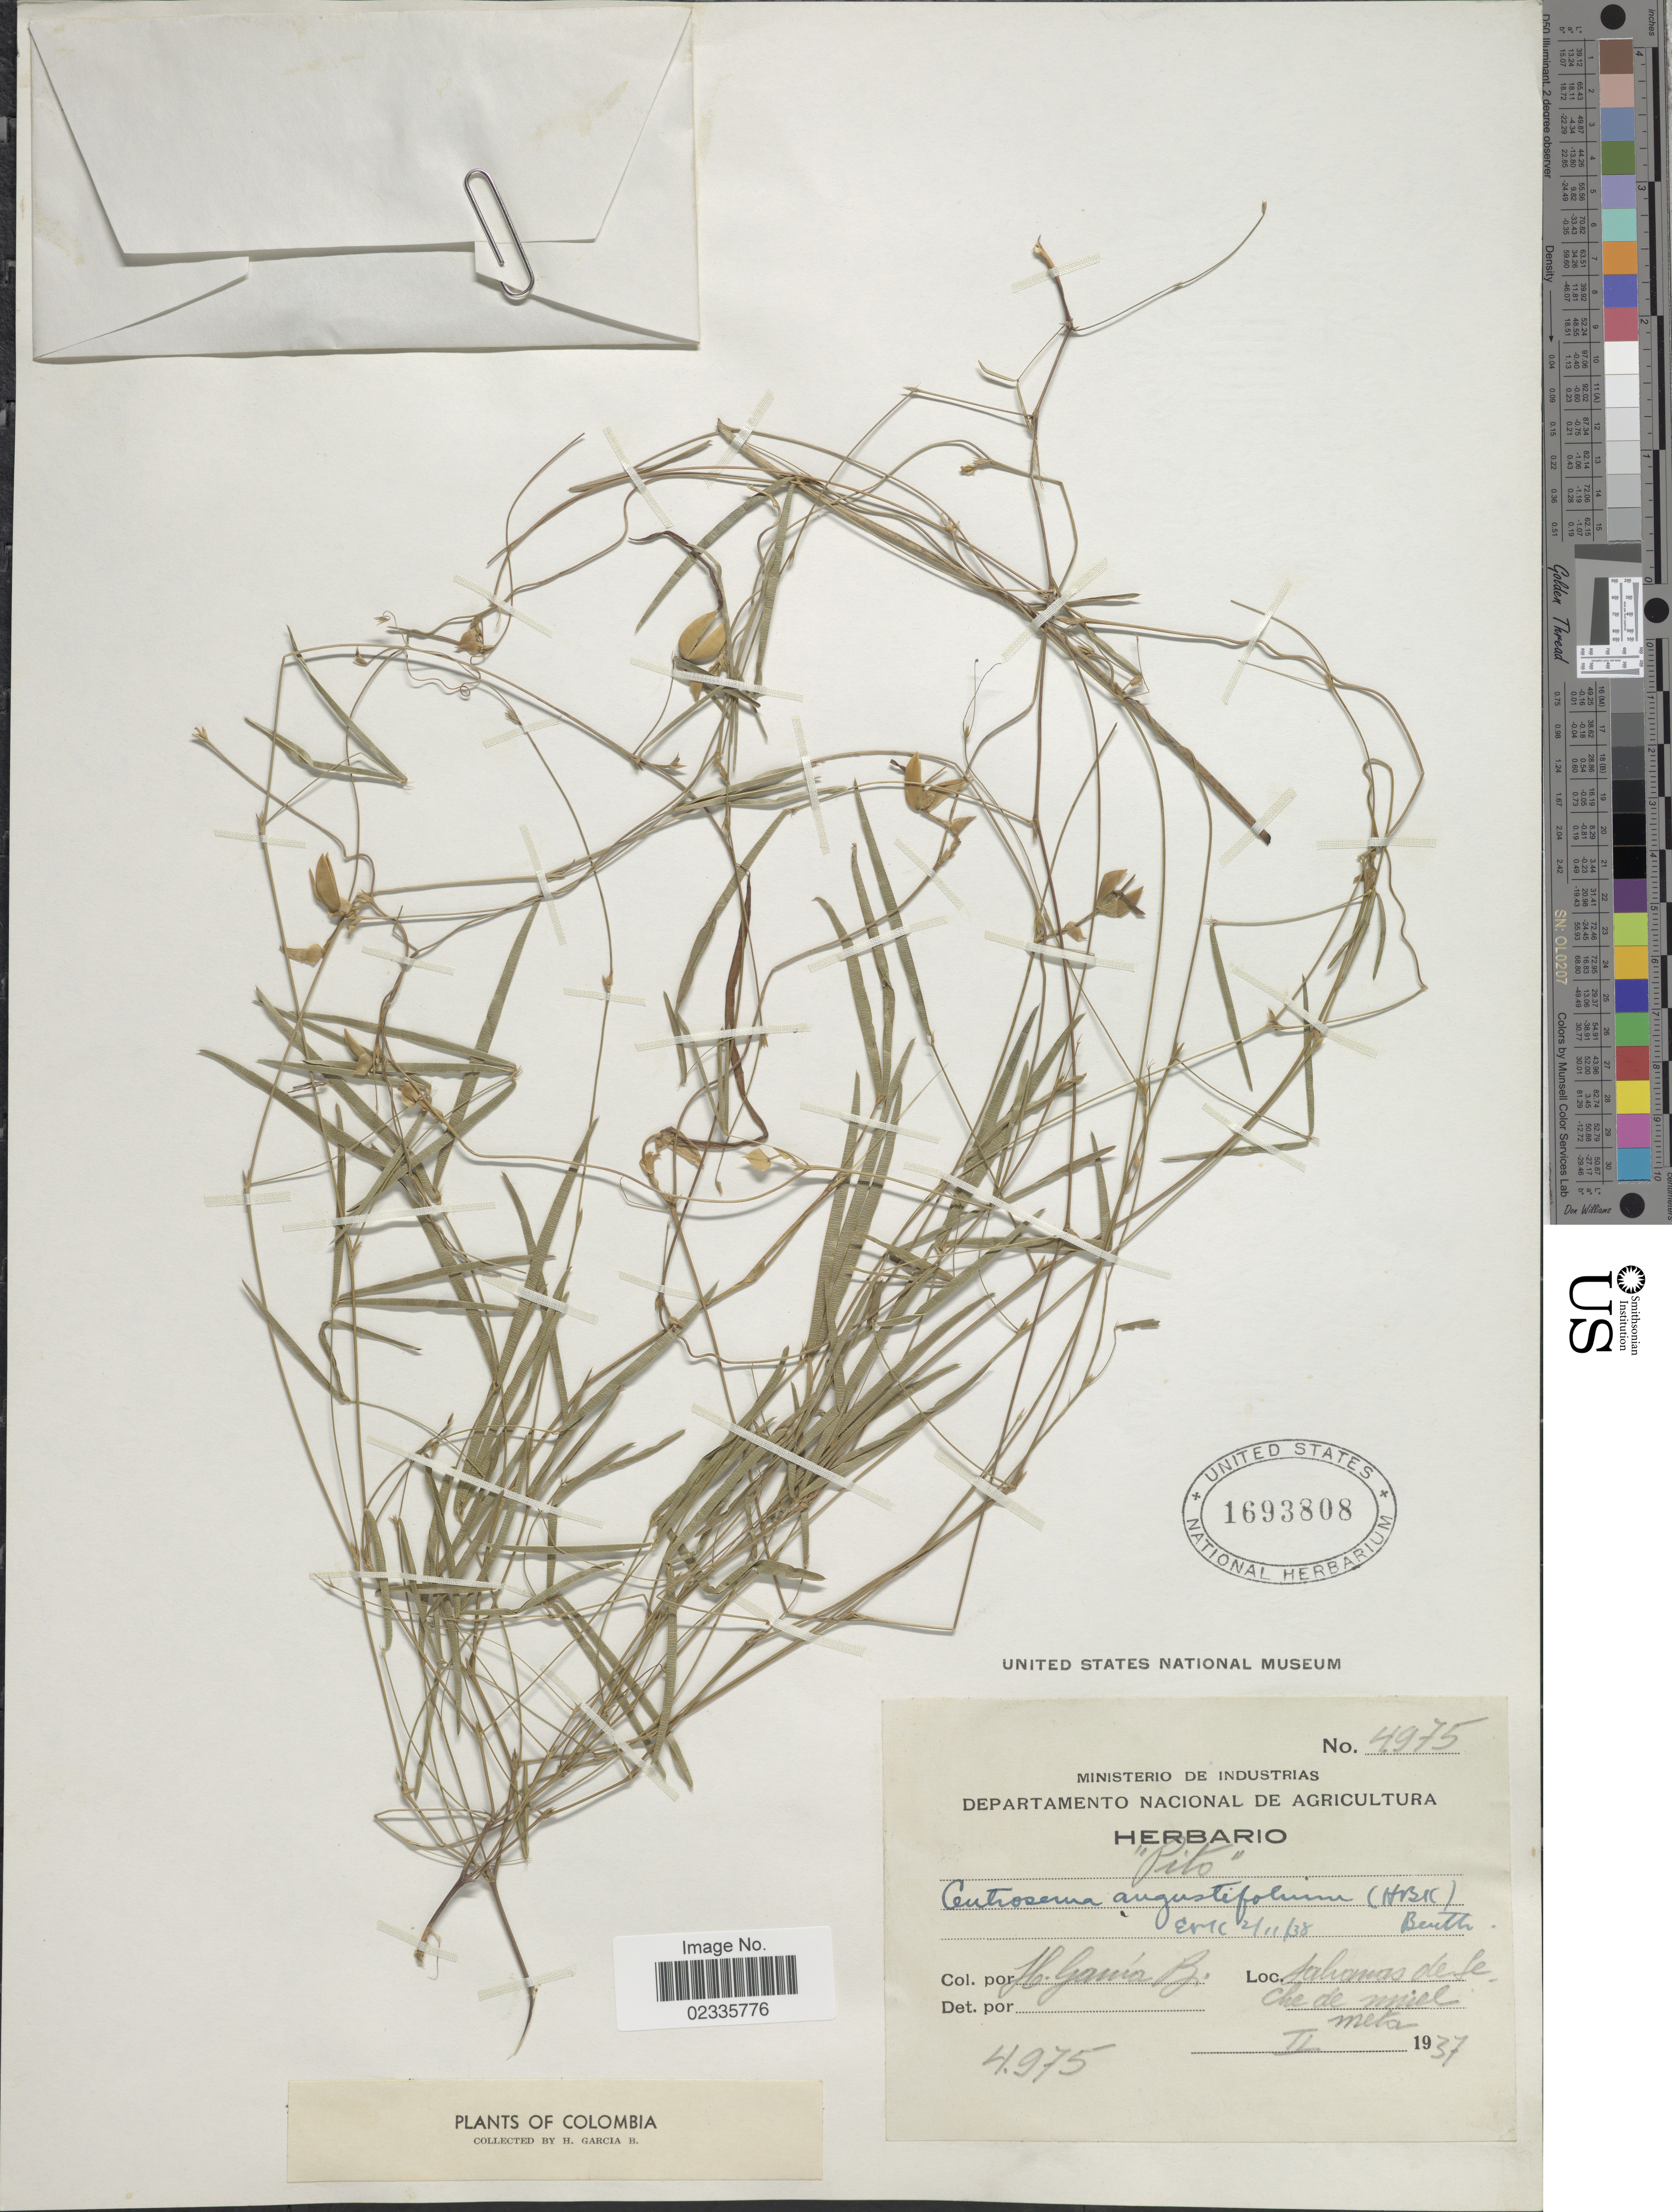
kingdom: Plantae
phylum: Tracheophyta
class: Magnoliopsida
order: Fabales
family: Fabaceae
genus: Centrosema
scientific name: Centrosema angustifolium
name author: (Kunth) Benth.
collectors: H. García Barriga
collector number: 4975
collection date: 1937-02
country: Colombia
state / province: Meta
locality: Sabanas de Seche [interpreted] de uniel [interpreted] Meta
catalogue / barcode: US 1693808